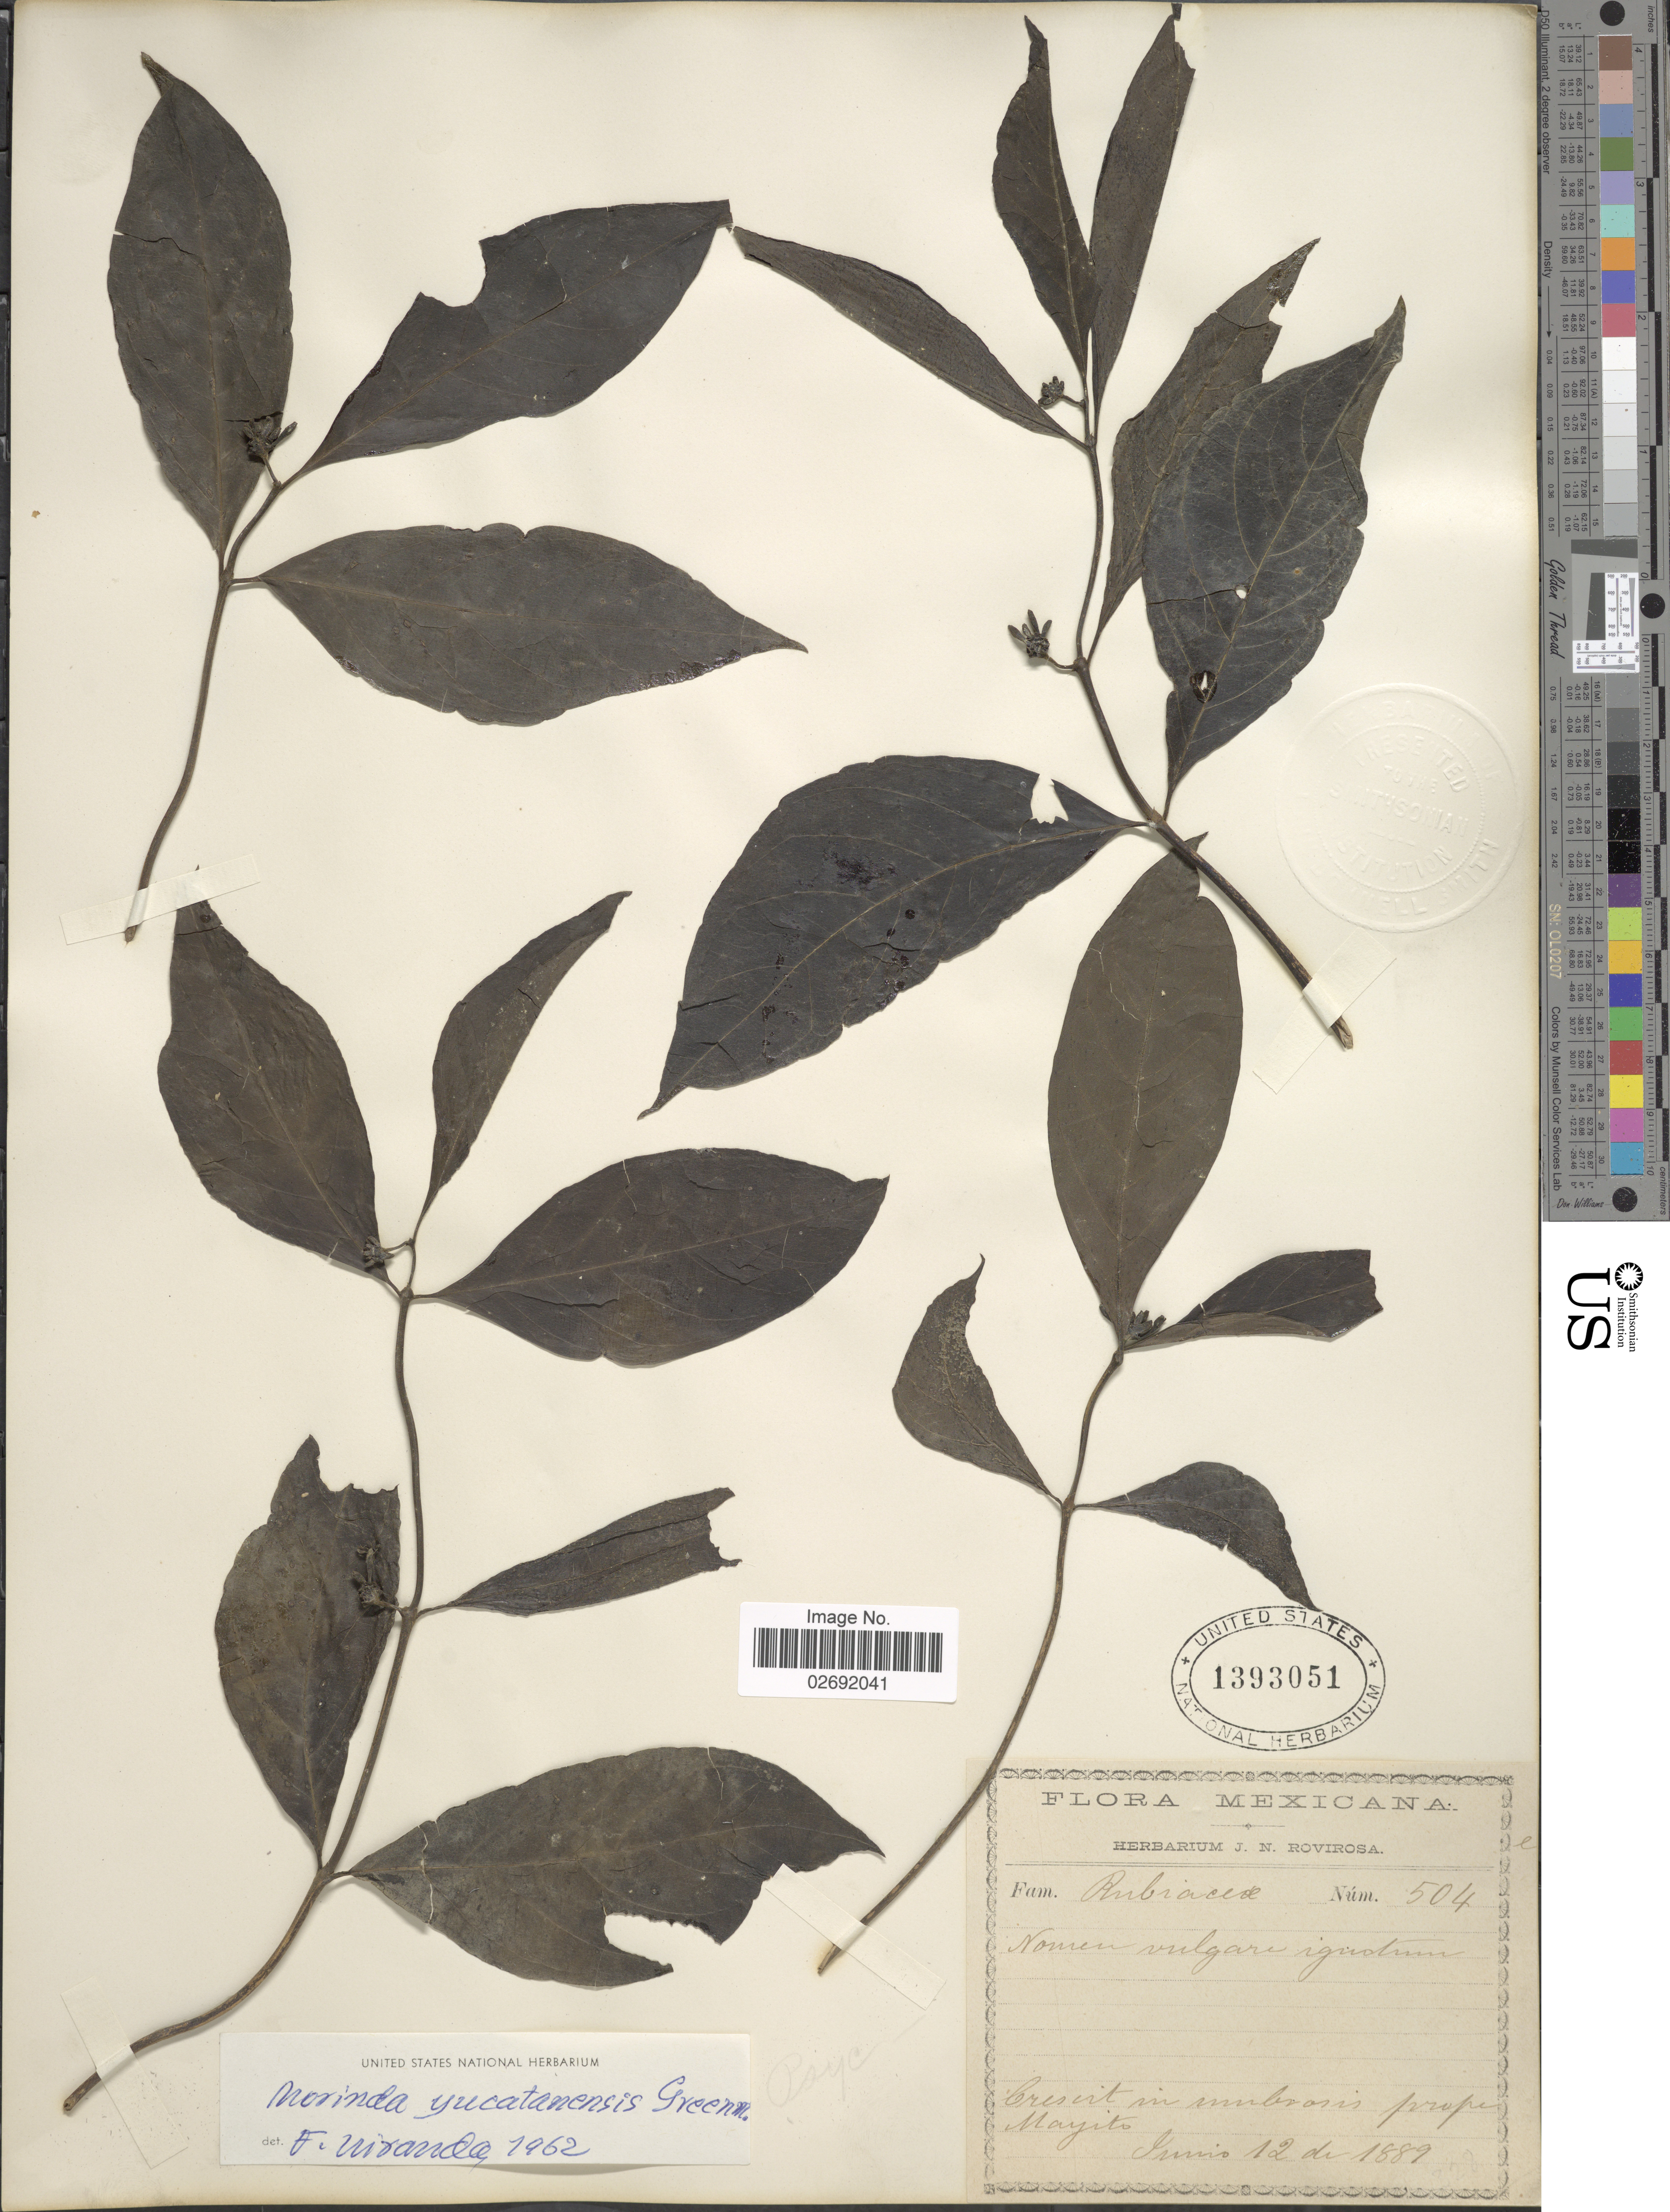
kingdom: Plantae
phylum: Tracheophyta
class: Magnoliopsida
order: Gentianales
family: Rubiaceae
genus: Morinda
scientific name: Morinda yucatanensis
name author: Greenm.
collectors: ex herb. J. N. Rovirosa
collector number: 504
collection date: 1889-06-12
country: Mexico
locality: Crescit umbrosis prope Mayito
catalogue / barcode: US 1393051